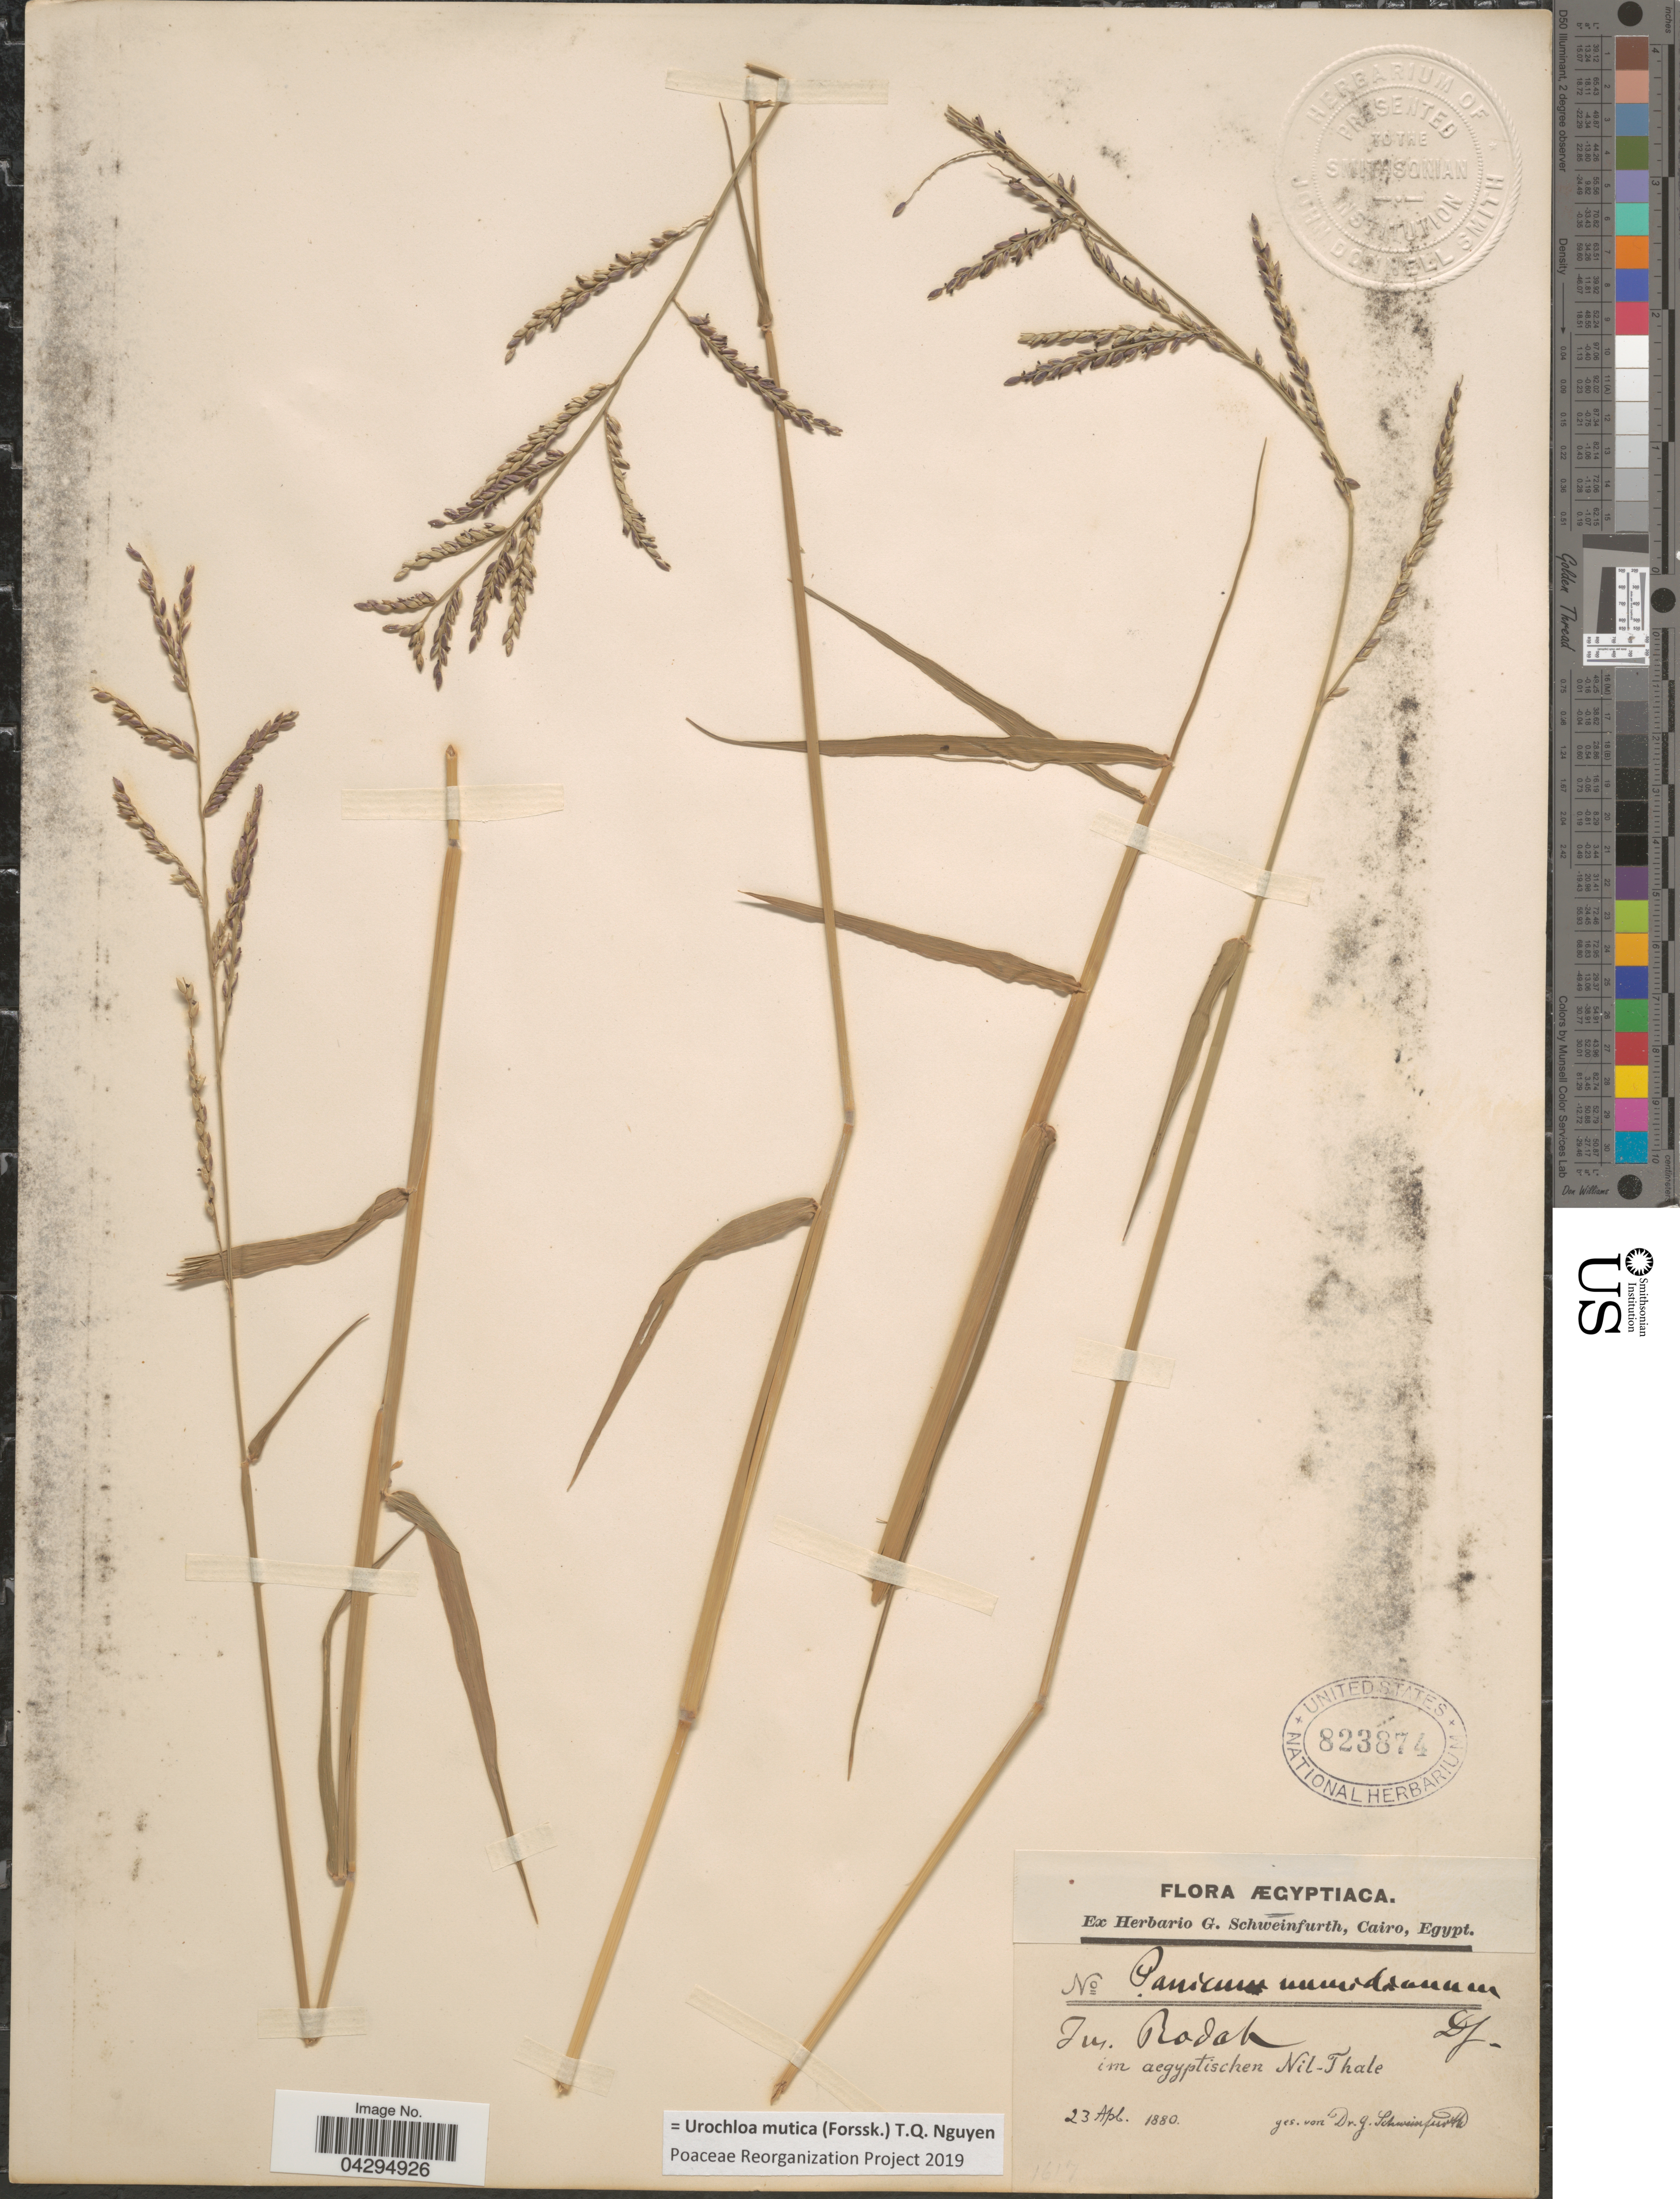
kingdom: Plantae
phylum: Tracheophyta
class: Liliopsida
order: Poales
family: Poaceae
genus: Urochloa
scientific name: Urochloa mutica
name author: (Forssk.) T.Q. Nguyen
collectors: G. A. Schweinfurth (herbarium)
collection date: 1880-04-23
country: Egypt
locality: Ægyptiaca. Im aegyptischen Nil-Thale.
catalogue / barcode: US 823874